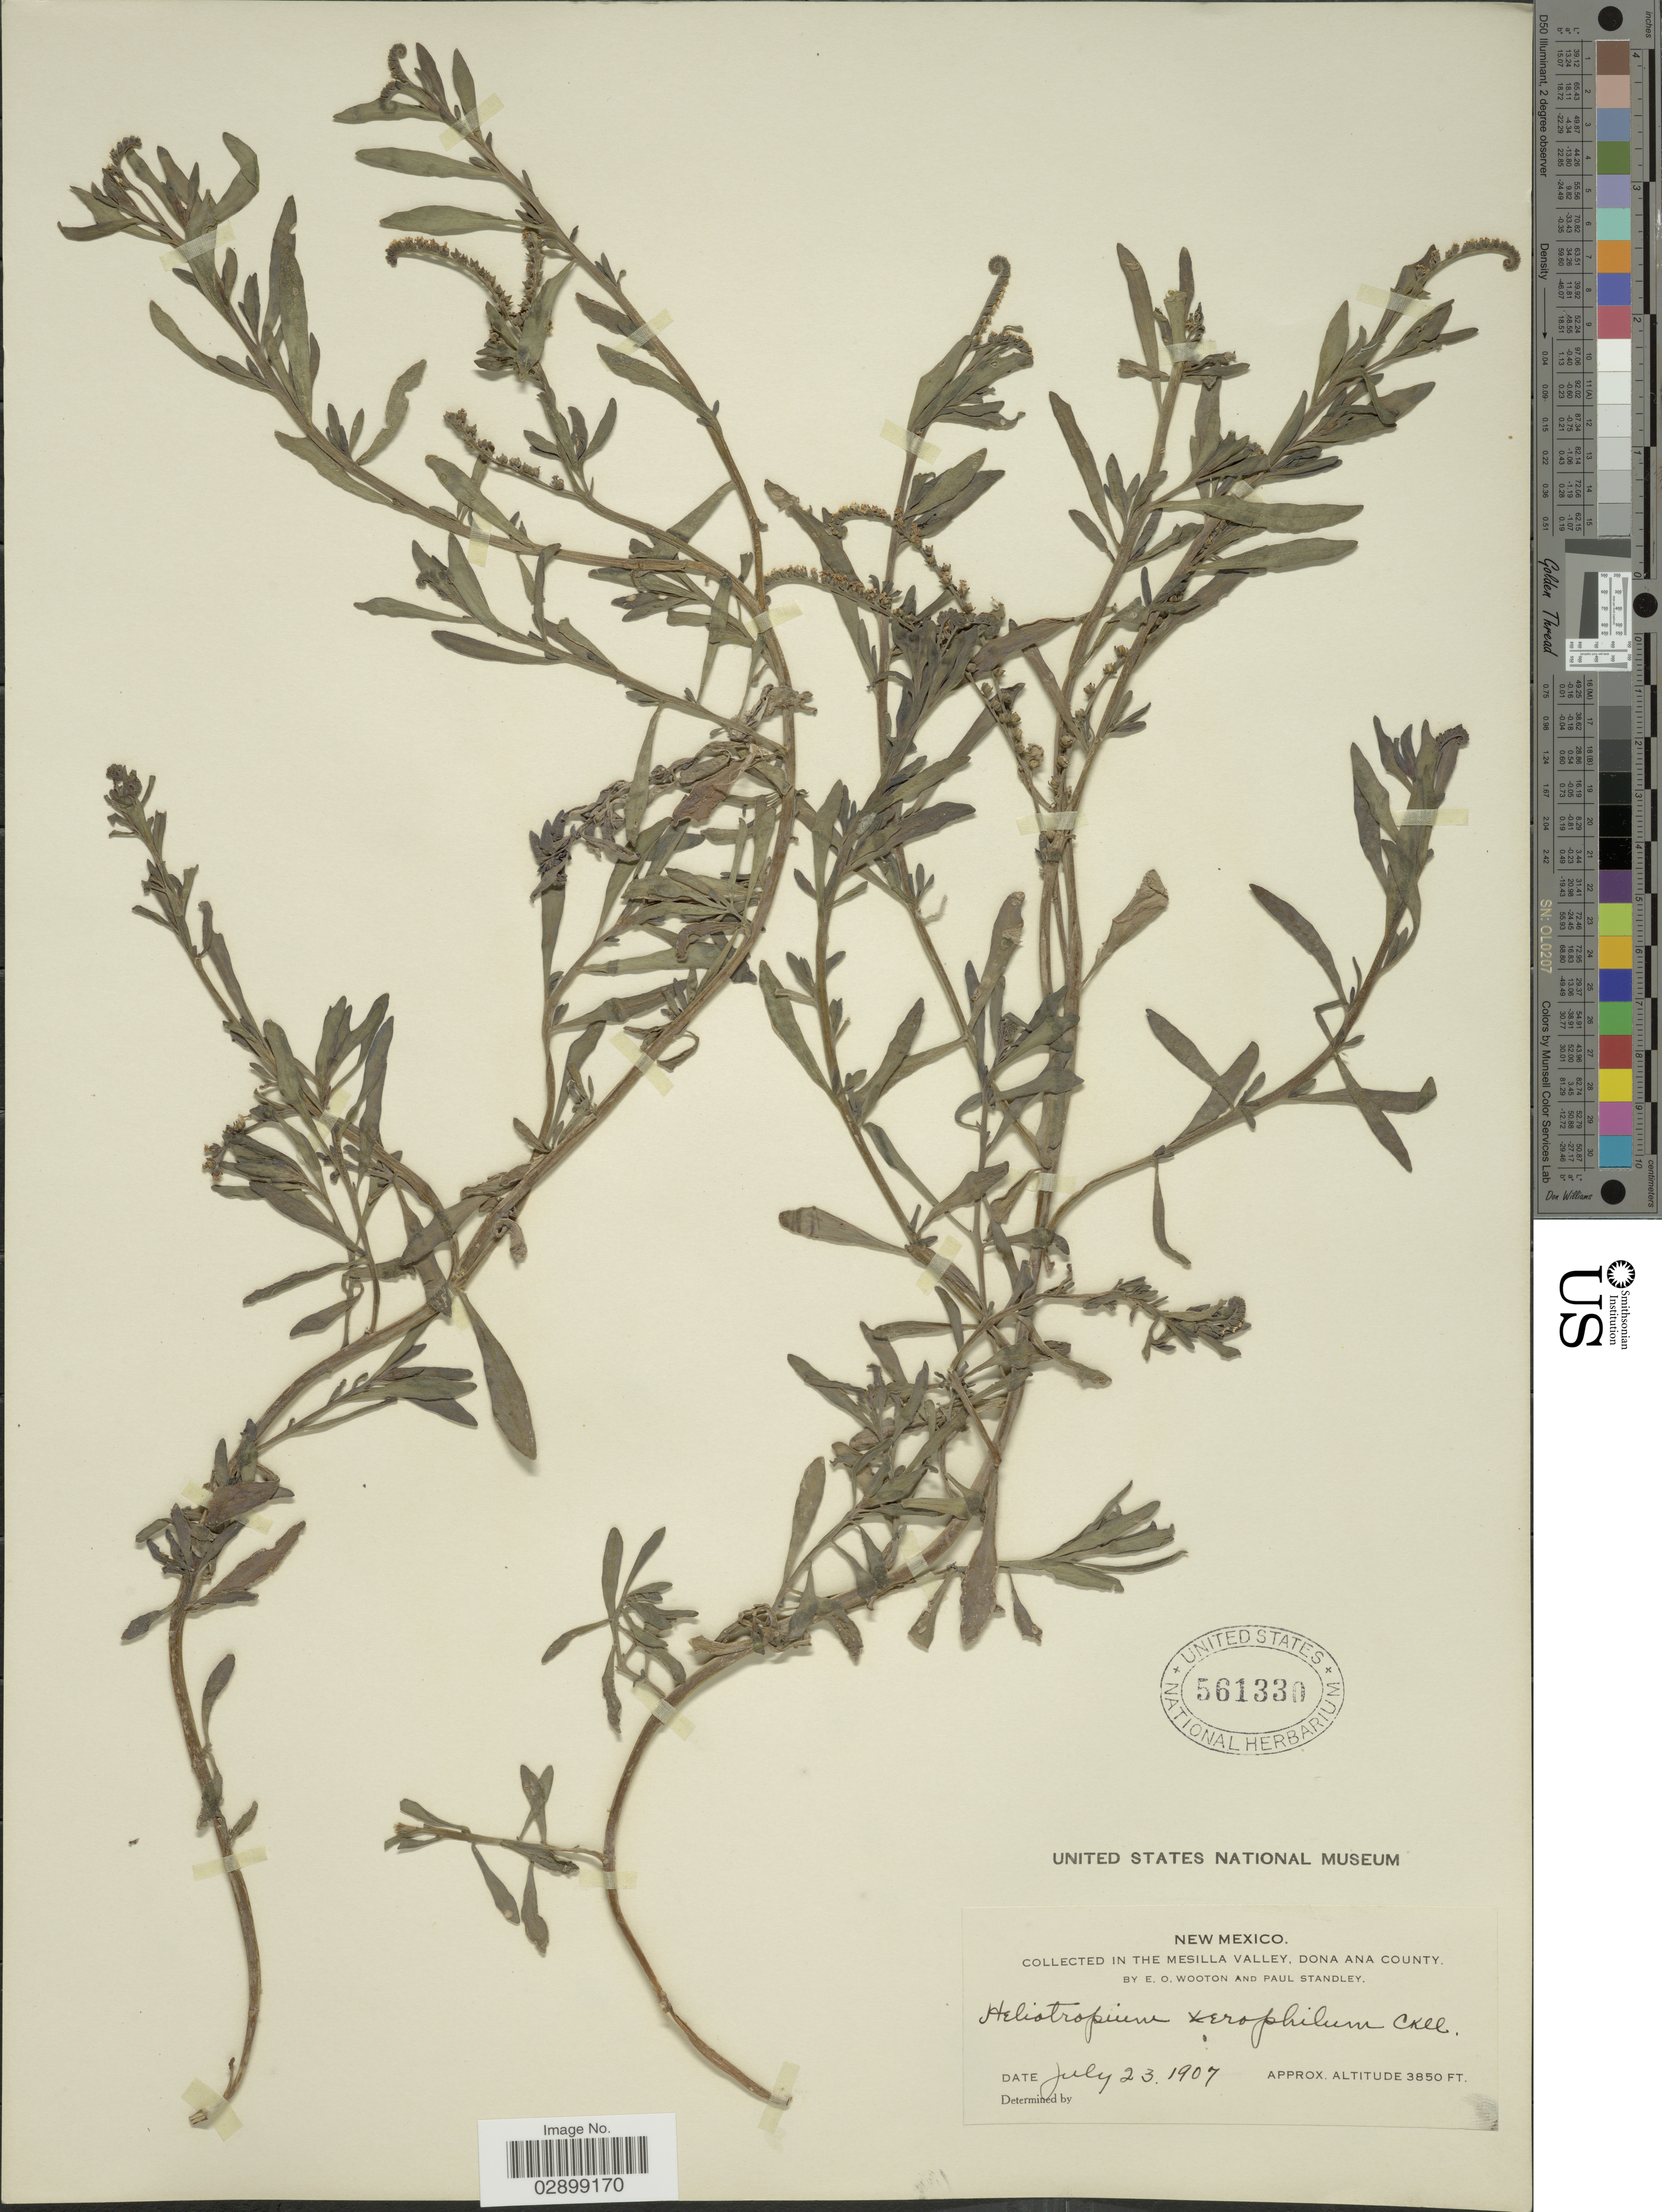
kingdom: Plantae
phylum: Tracheophyta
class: Magnoliopsida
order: Boraginales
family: Heliotropiaceae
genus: Heliotropium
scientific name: Heliotropium curassavicum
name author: L.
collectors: E. O. Wooton & P. C. Standley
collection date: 1907-07-23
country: United States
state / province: New Mexico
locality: In the Mesilla Valley, Dona Ana County.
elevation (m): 1173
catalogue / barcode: US 561330